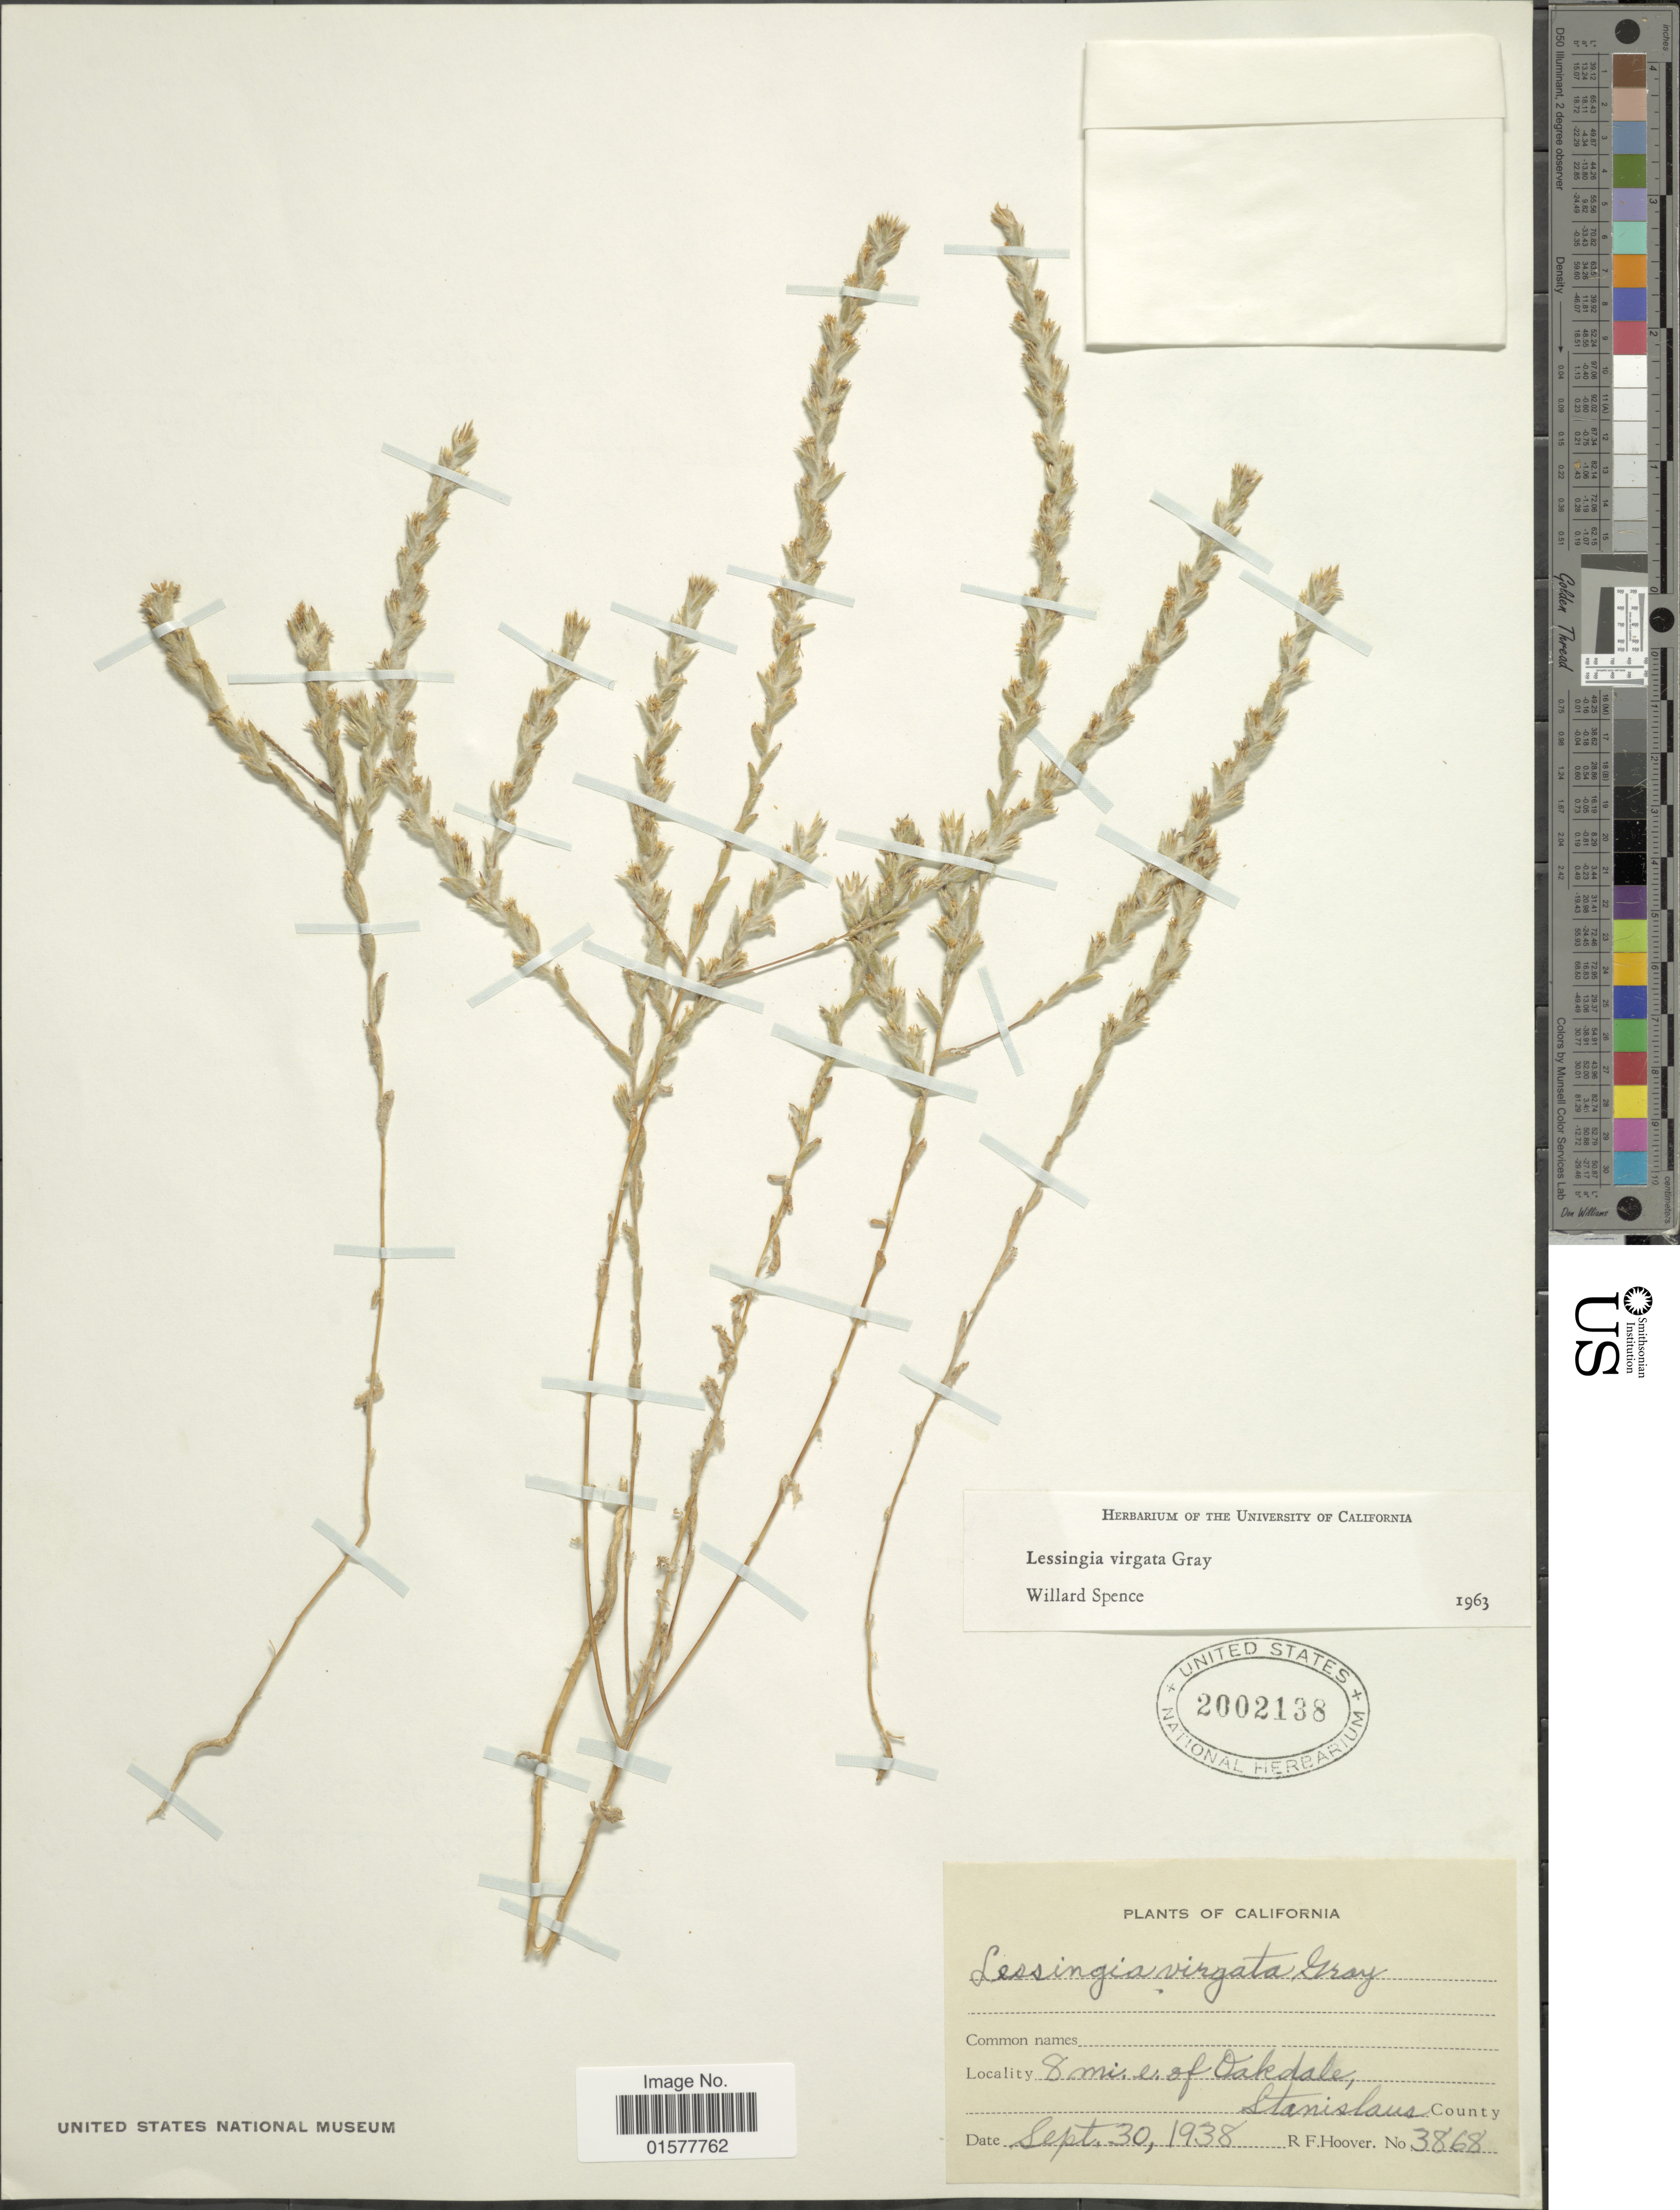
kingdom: Plantae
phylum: Tracheophyta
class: Magnoliopsida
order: Asterales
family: Asteraceae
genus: Lessingia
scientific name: Lessingia virgata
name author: A. Gray in Benth.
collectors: R. F. Hoover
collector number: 3868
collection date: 1938-09-30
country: United States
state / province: California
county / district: Stanislaus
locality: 8 mi. e. of Oakdale, Stanislaus County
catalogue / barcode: US 2002138